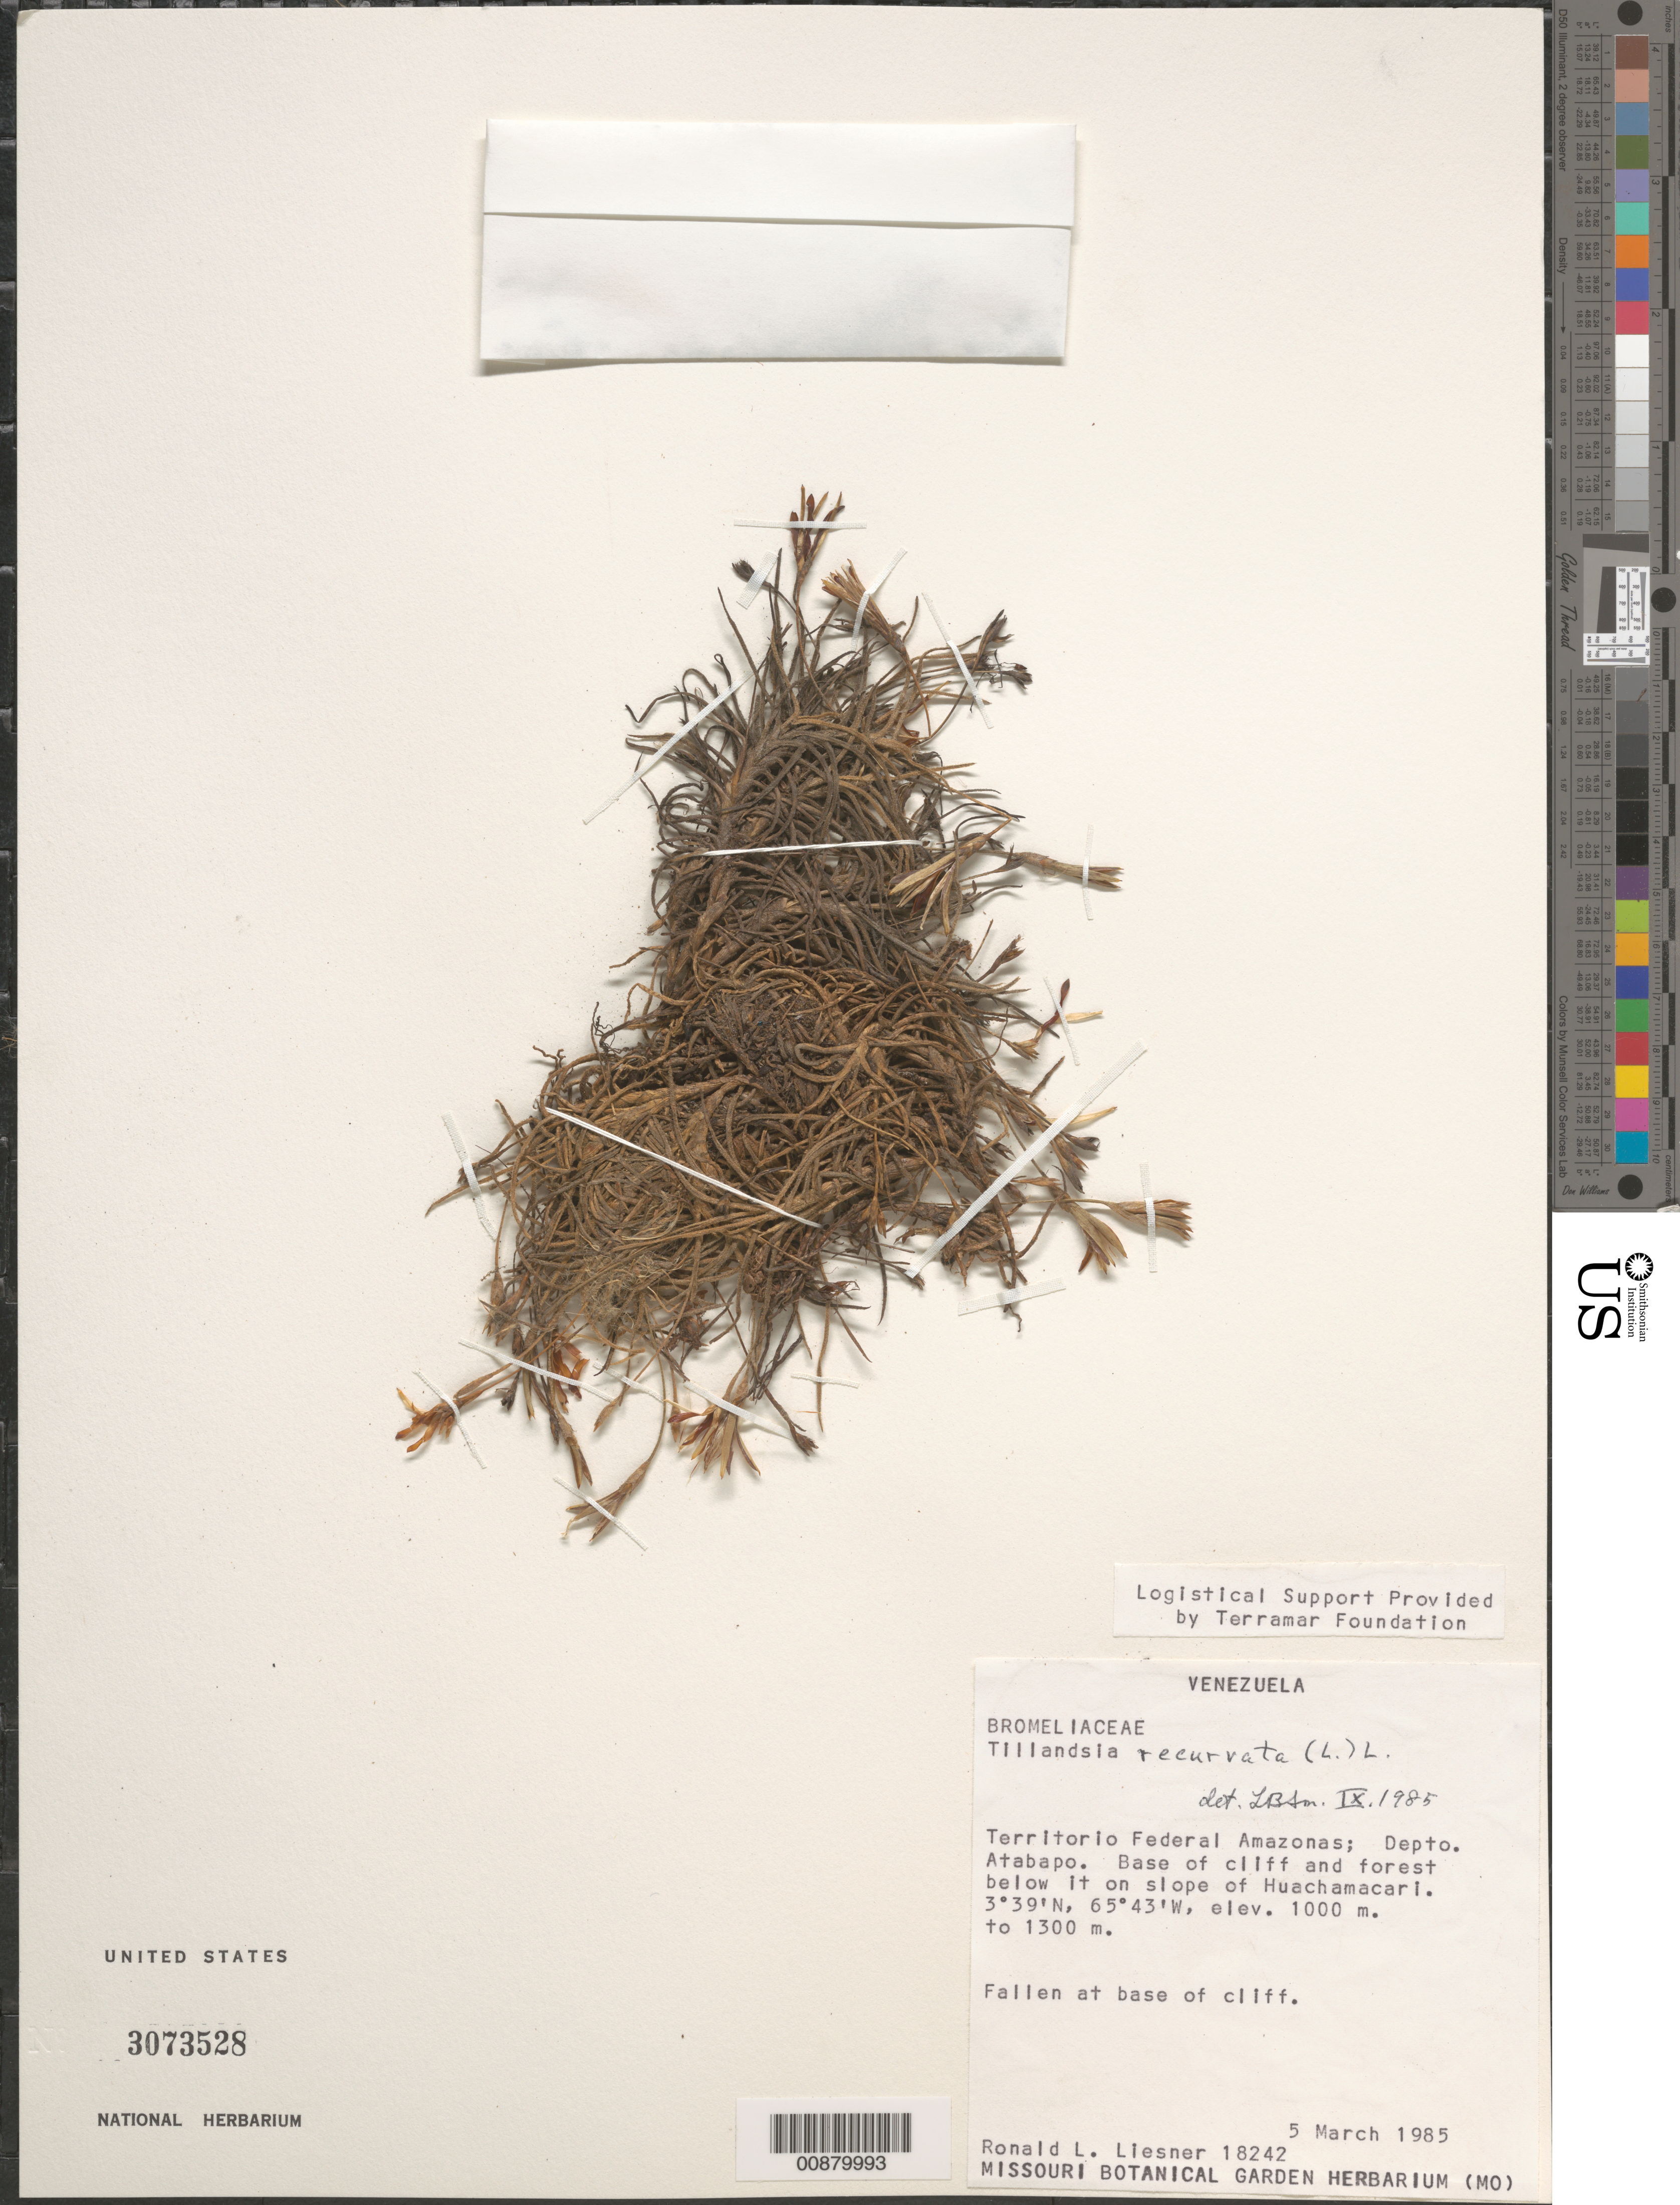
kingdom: Plantae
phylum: Tracheophyta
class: Liliopsida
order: Poales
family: Bromeliaceae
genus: Tillandsia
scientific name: Tillandsia recurvata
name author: L.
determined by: Smith, Lyman B., (US), NMNH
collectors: R. L. Liesner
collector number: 18242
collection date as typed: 5-Mar-85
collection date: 1985-03-05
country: Venezuela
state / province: Amazonas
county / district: Atabapo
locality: Huachamacari slopes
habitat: Fallen at base of cliff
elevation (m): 1000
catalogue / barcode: US 3073528